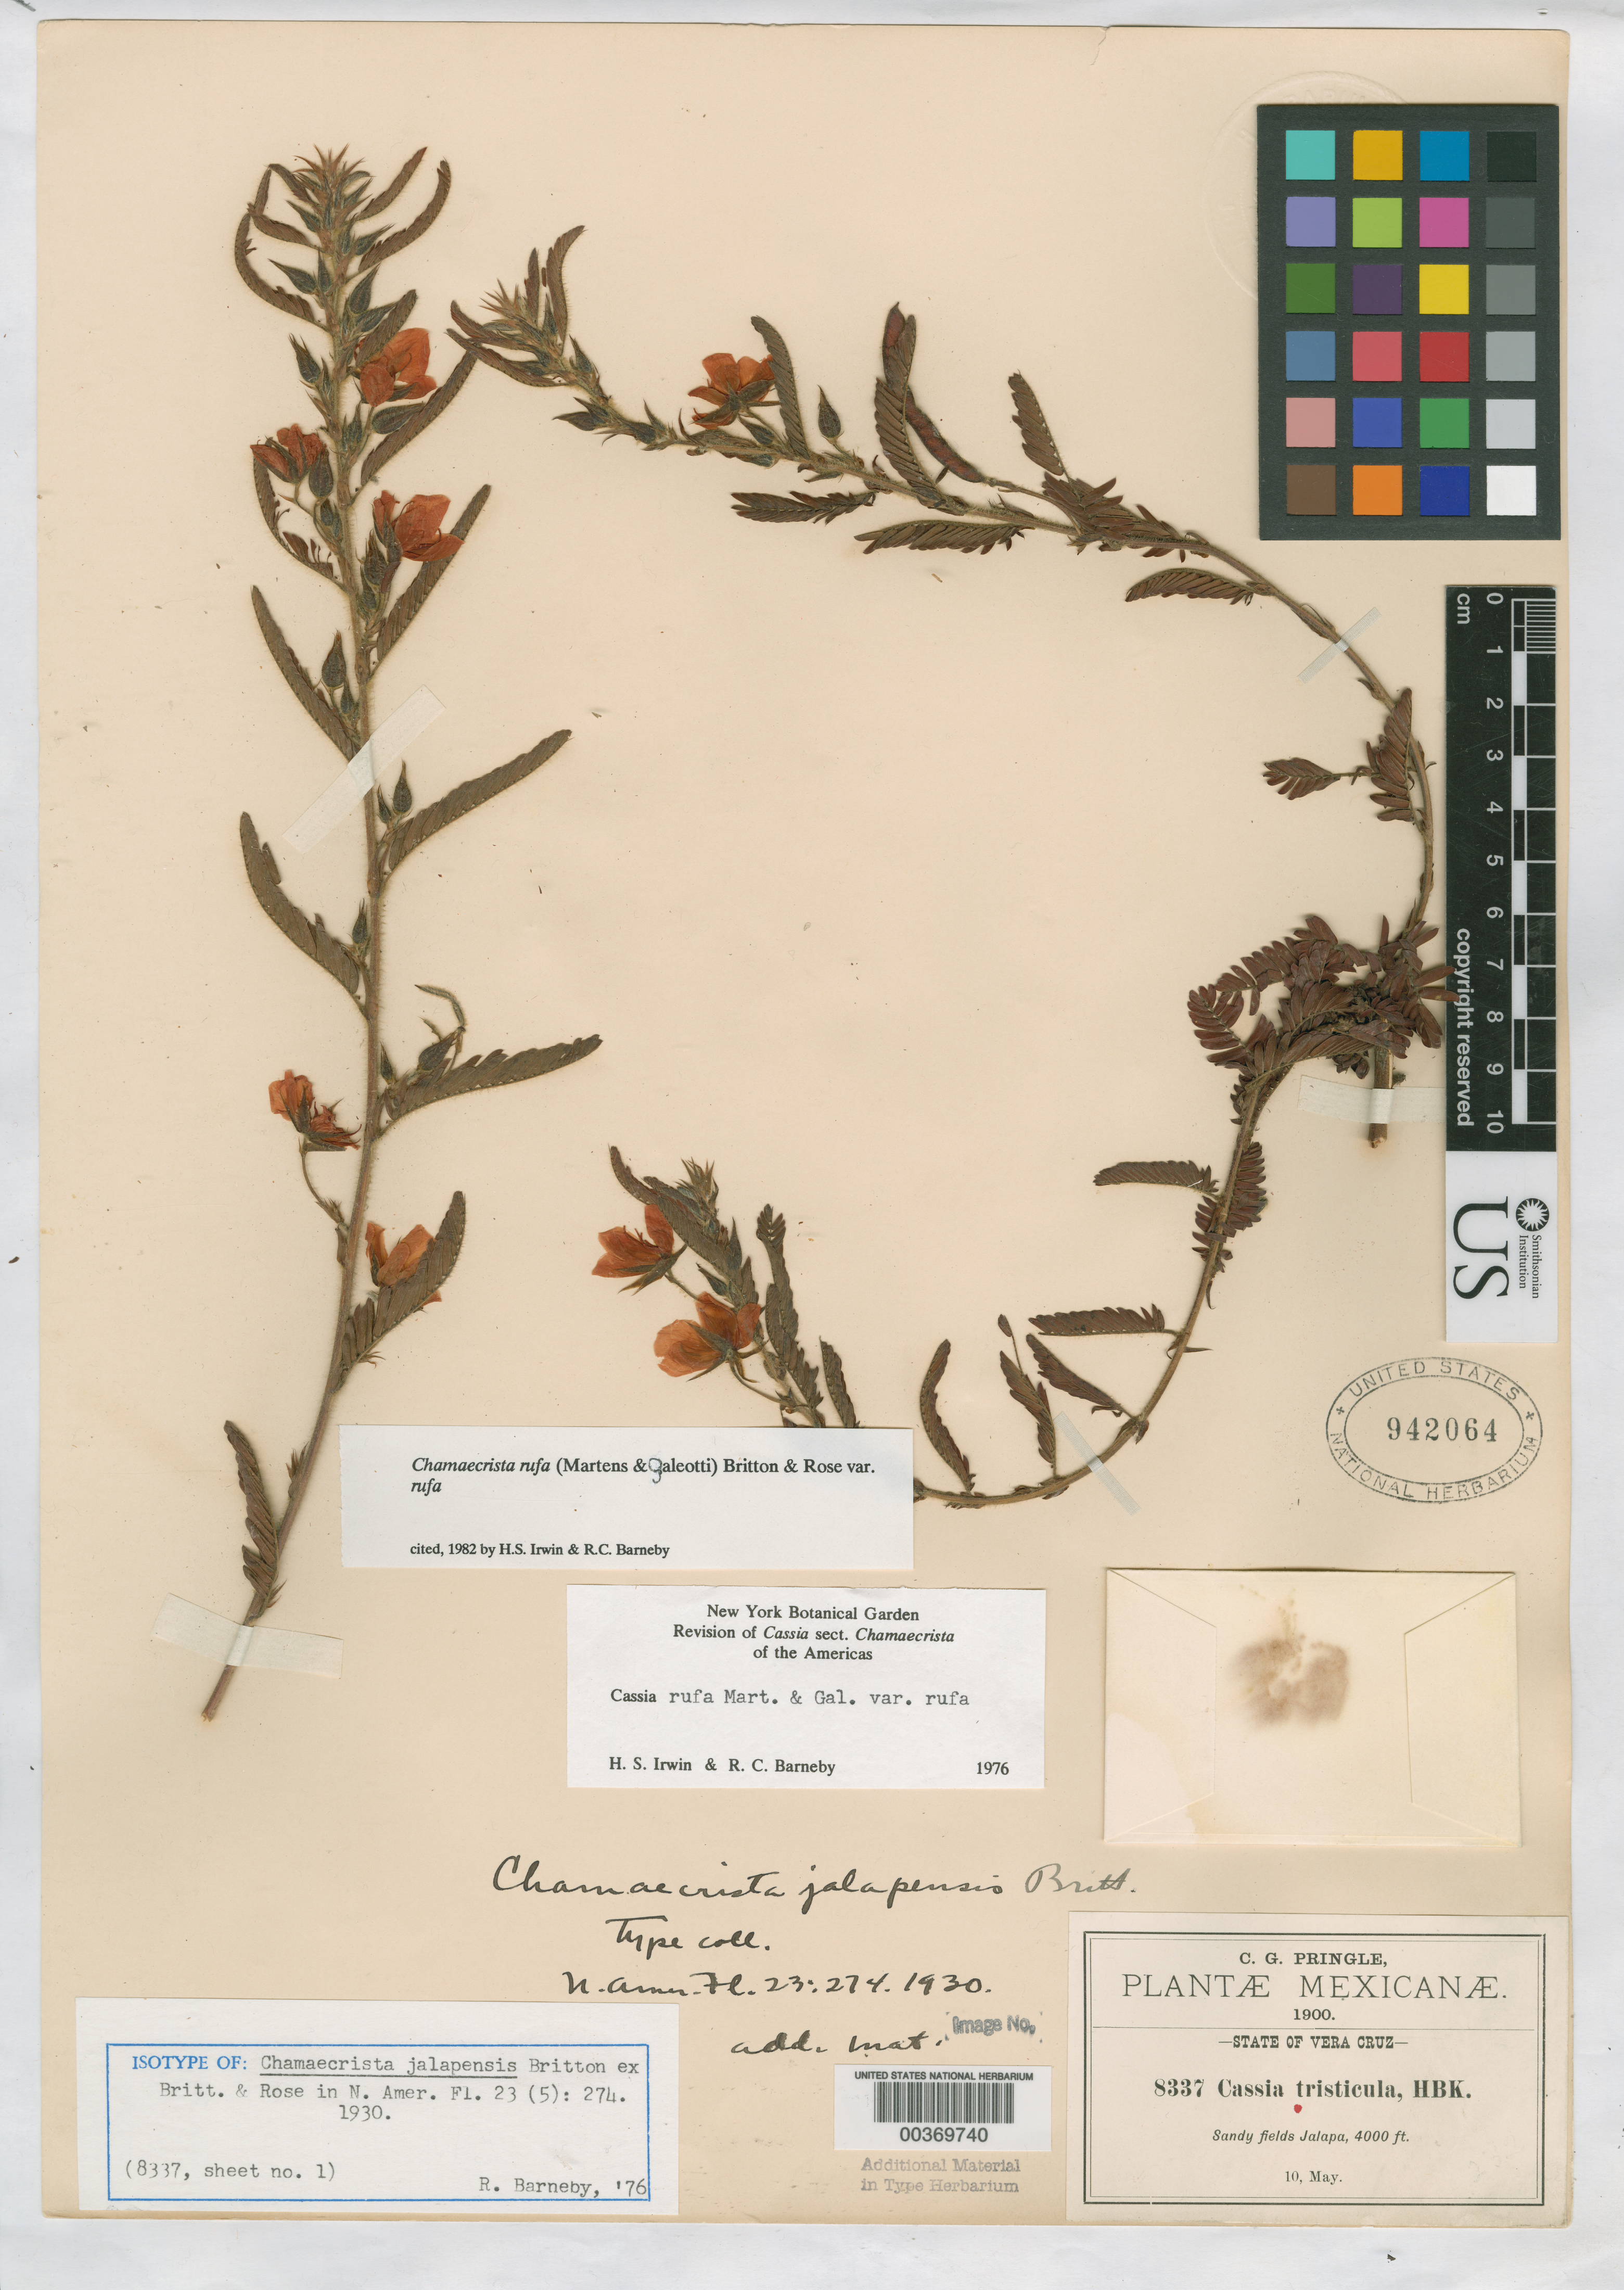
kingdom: Plantae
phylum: Tracheophyta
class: Magnoliopsida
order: Fabales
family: Fabaceae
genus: Chamaecrista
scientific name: Chamaecrista jalapensis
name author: Britton & Rose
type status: Isotype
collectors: C. G. Pringle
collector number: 8337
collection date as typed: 10 May 1900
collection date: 1900-05-10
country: Mexico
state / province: Veracruz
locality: Sandy fields Jalapa.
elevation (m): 1219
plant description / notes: Specimen ex John Donnell Smith herbarium.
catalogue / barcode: US 942064